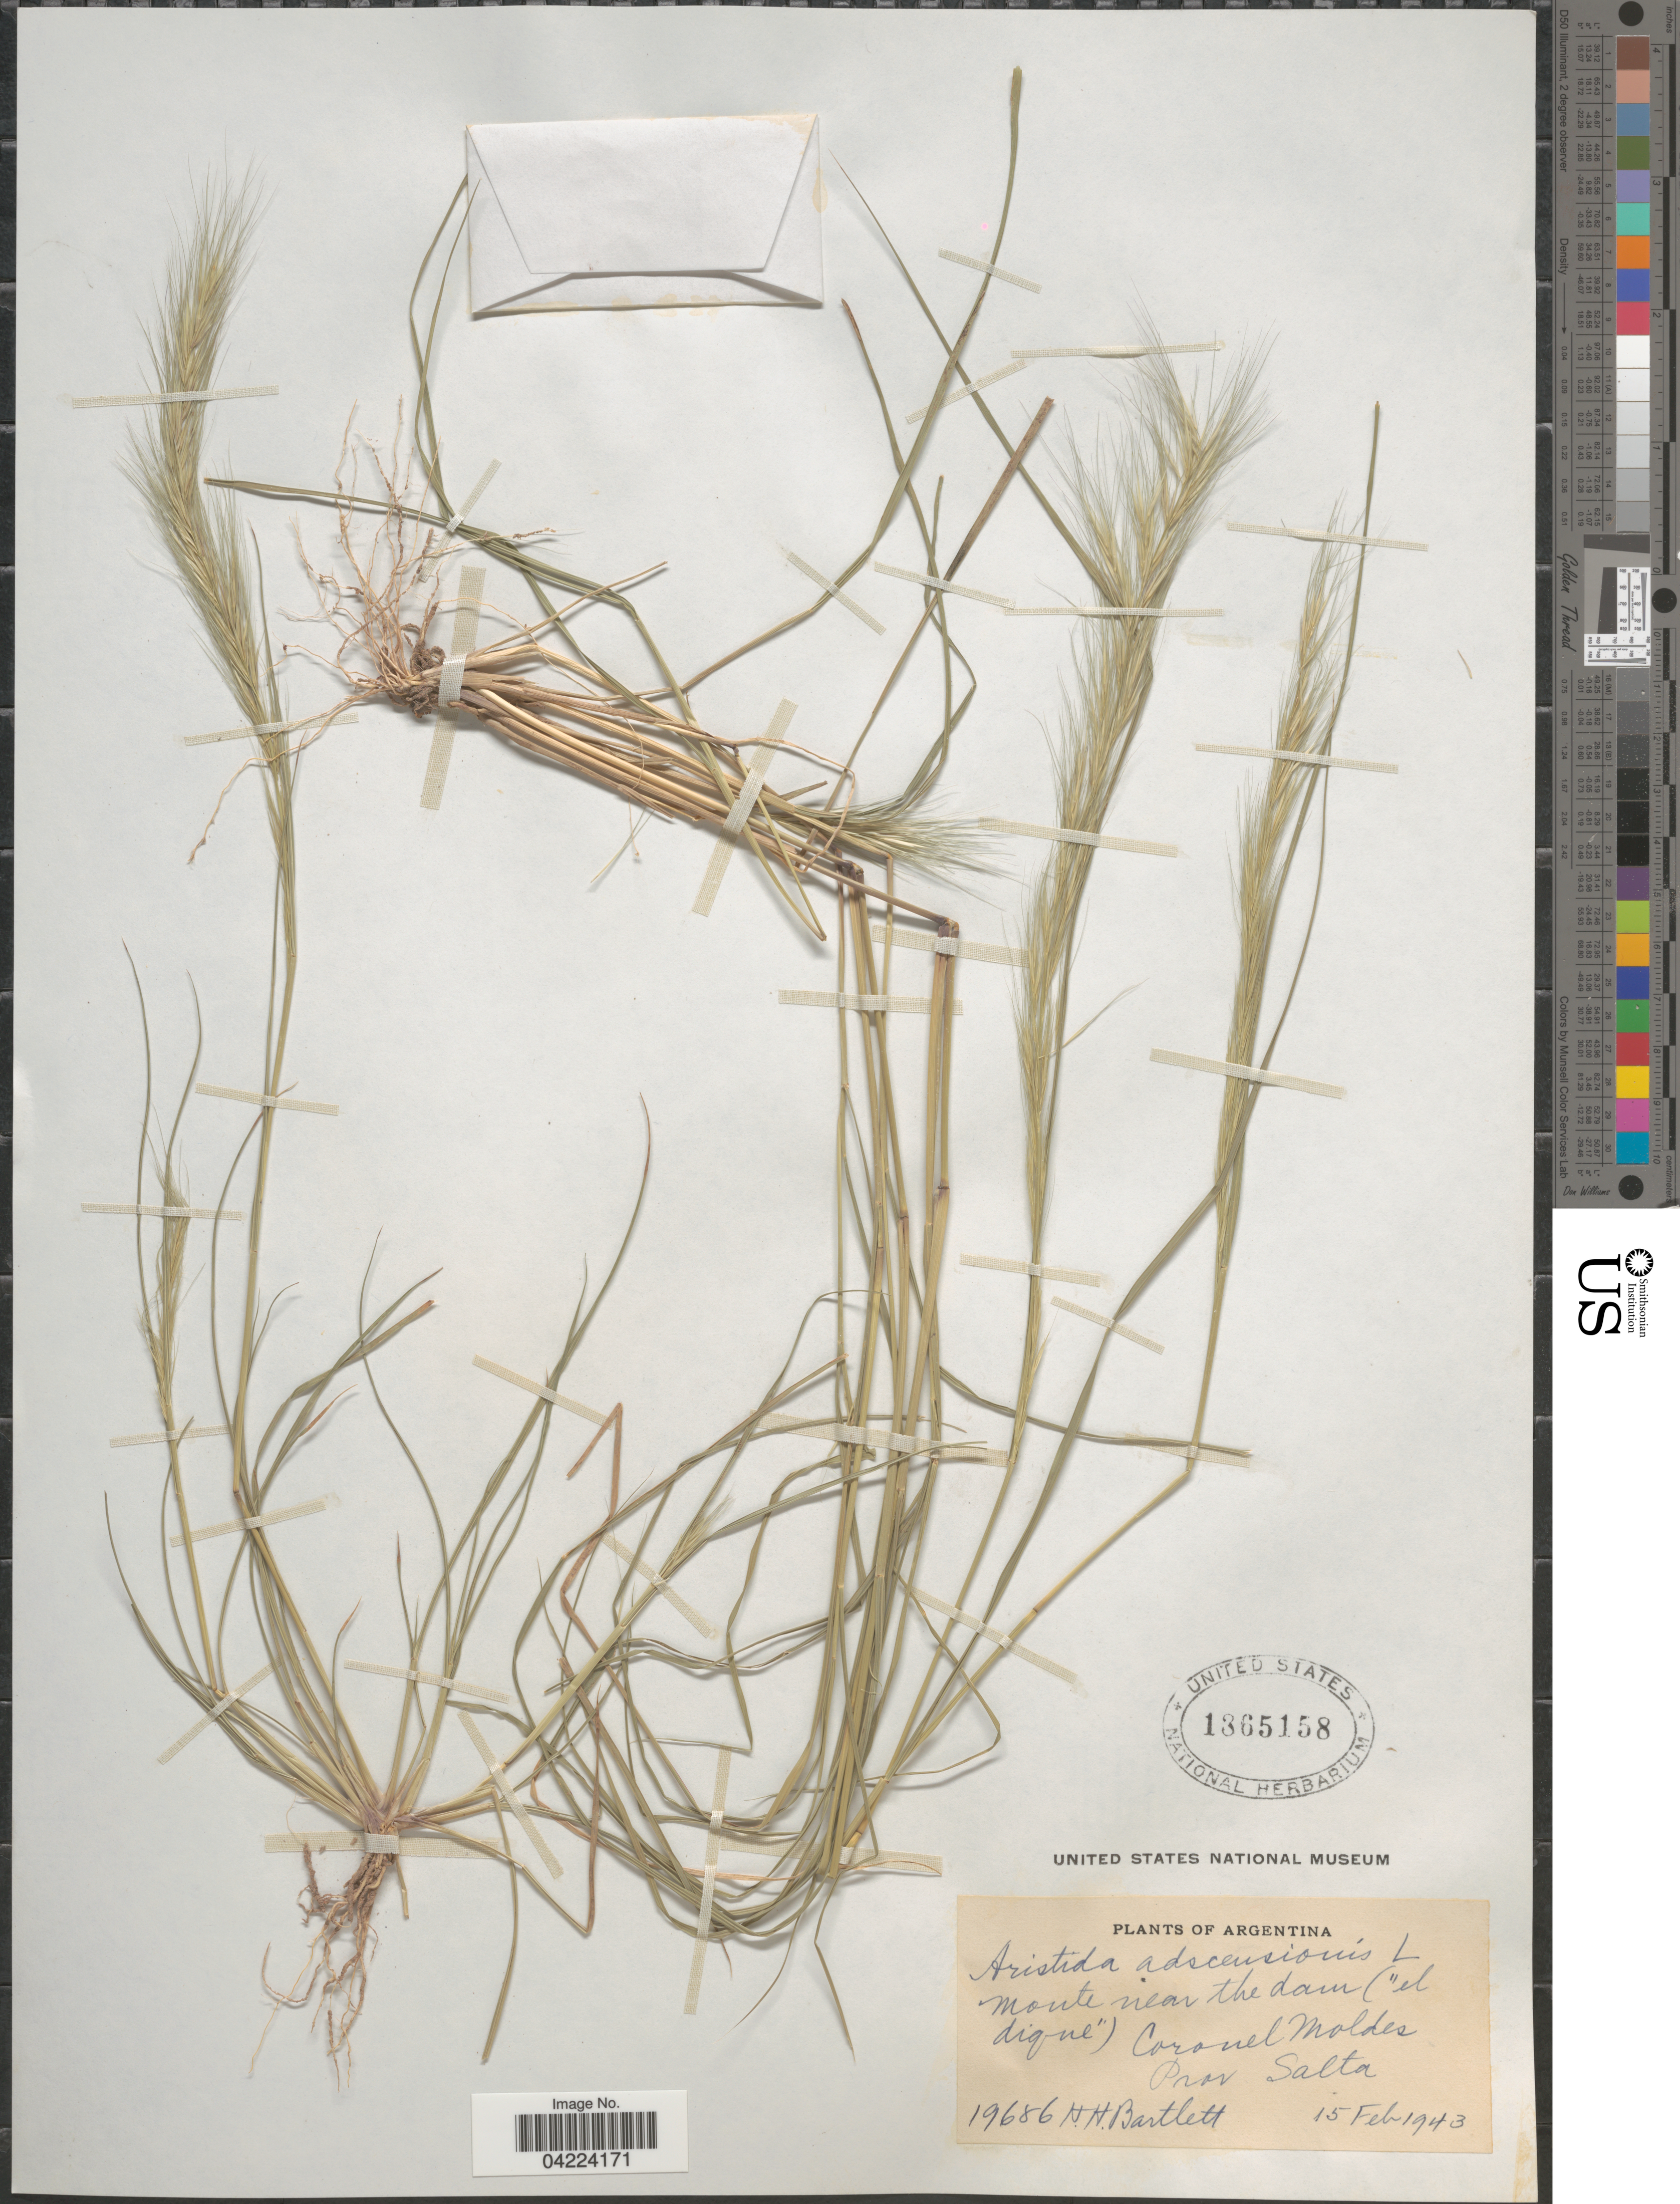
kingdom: Plantae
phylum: Tracheophyta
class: Liliopsida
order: Poales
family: Poaceae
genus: Aristida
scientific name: Aristida adscensionis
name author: L.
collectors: H. H. Bartlett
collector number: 19686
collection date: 1943-02-15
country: Argentina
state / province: Salta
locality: Monte near the dam ("el dique"). Coronel Moldes.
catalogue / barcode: US 1365158